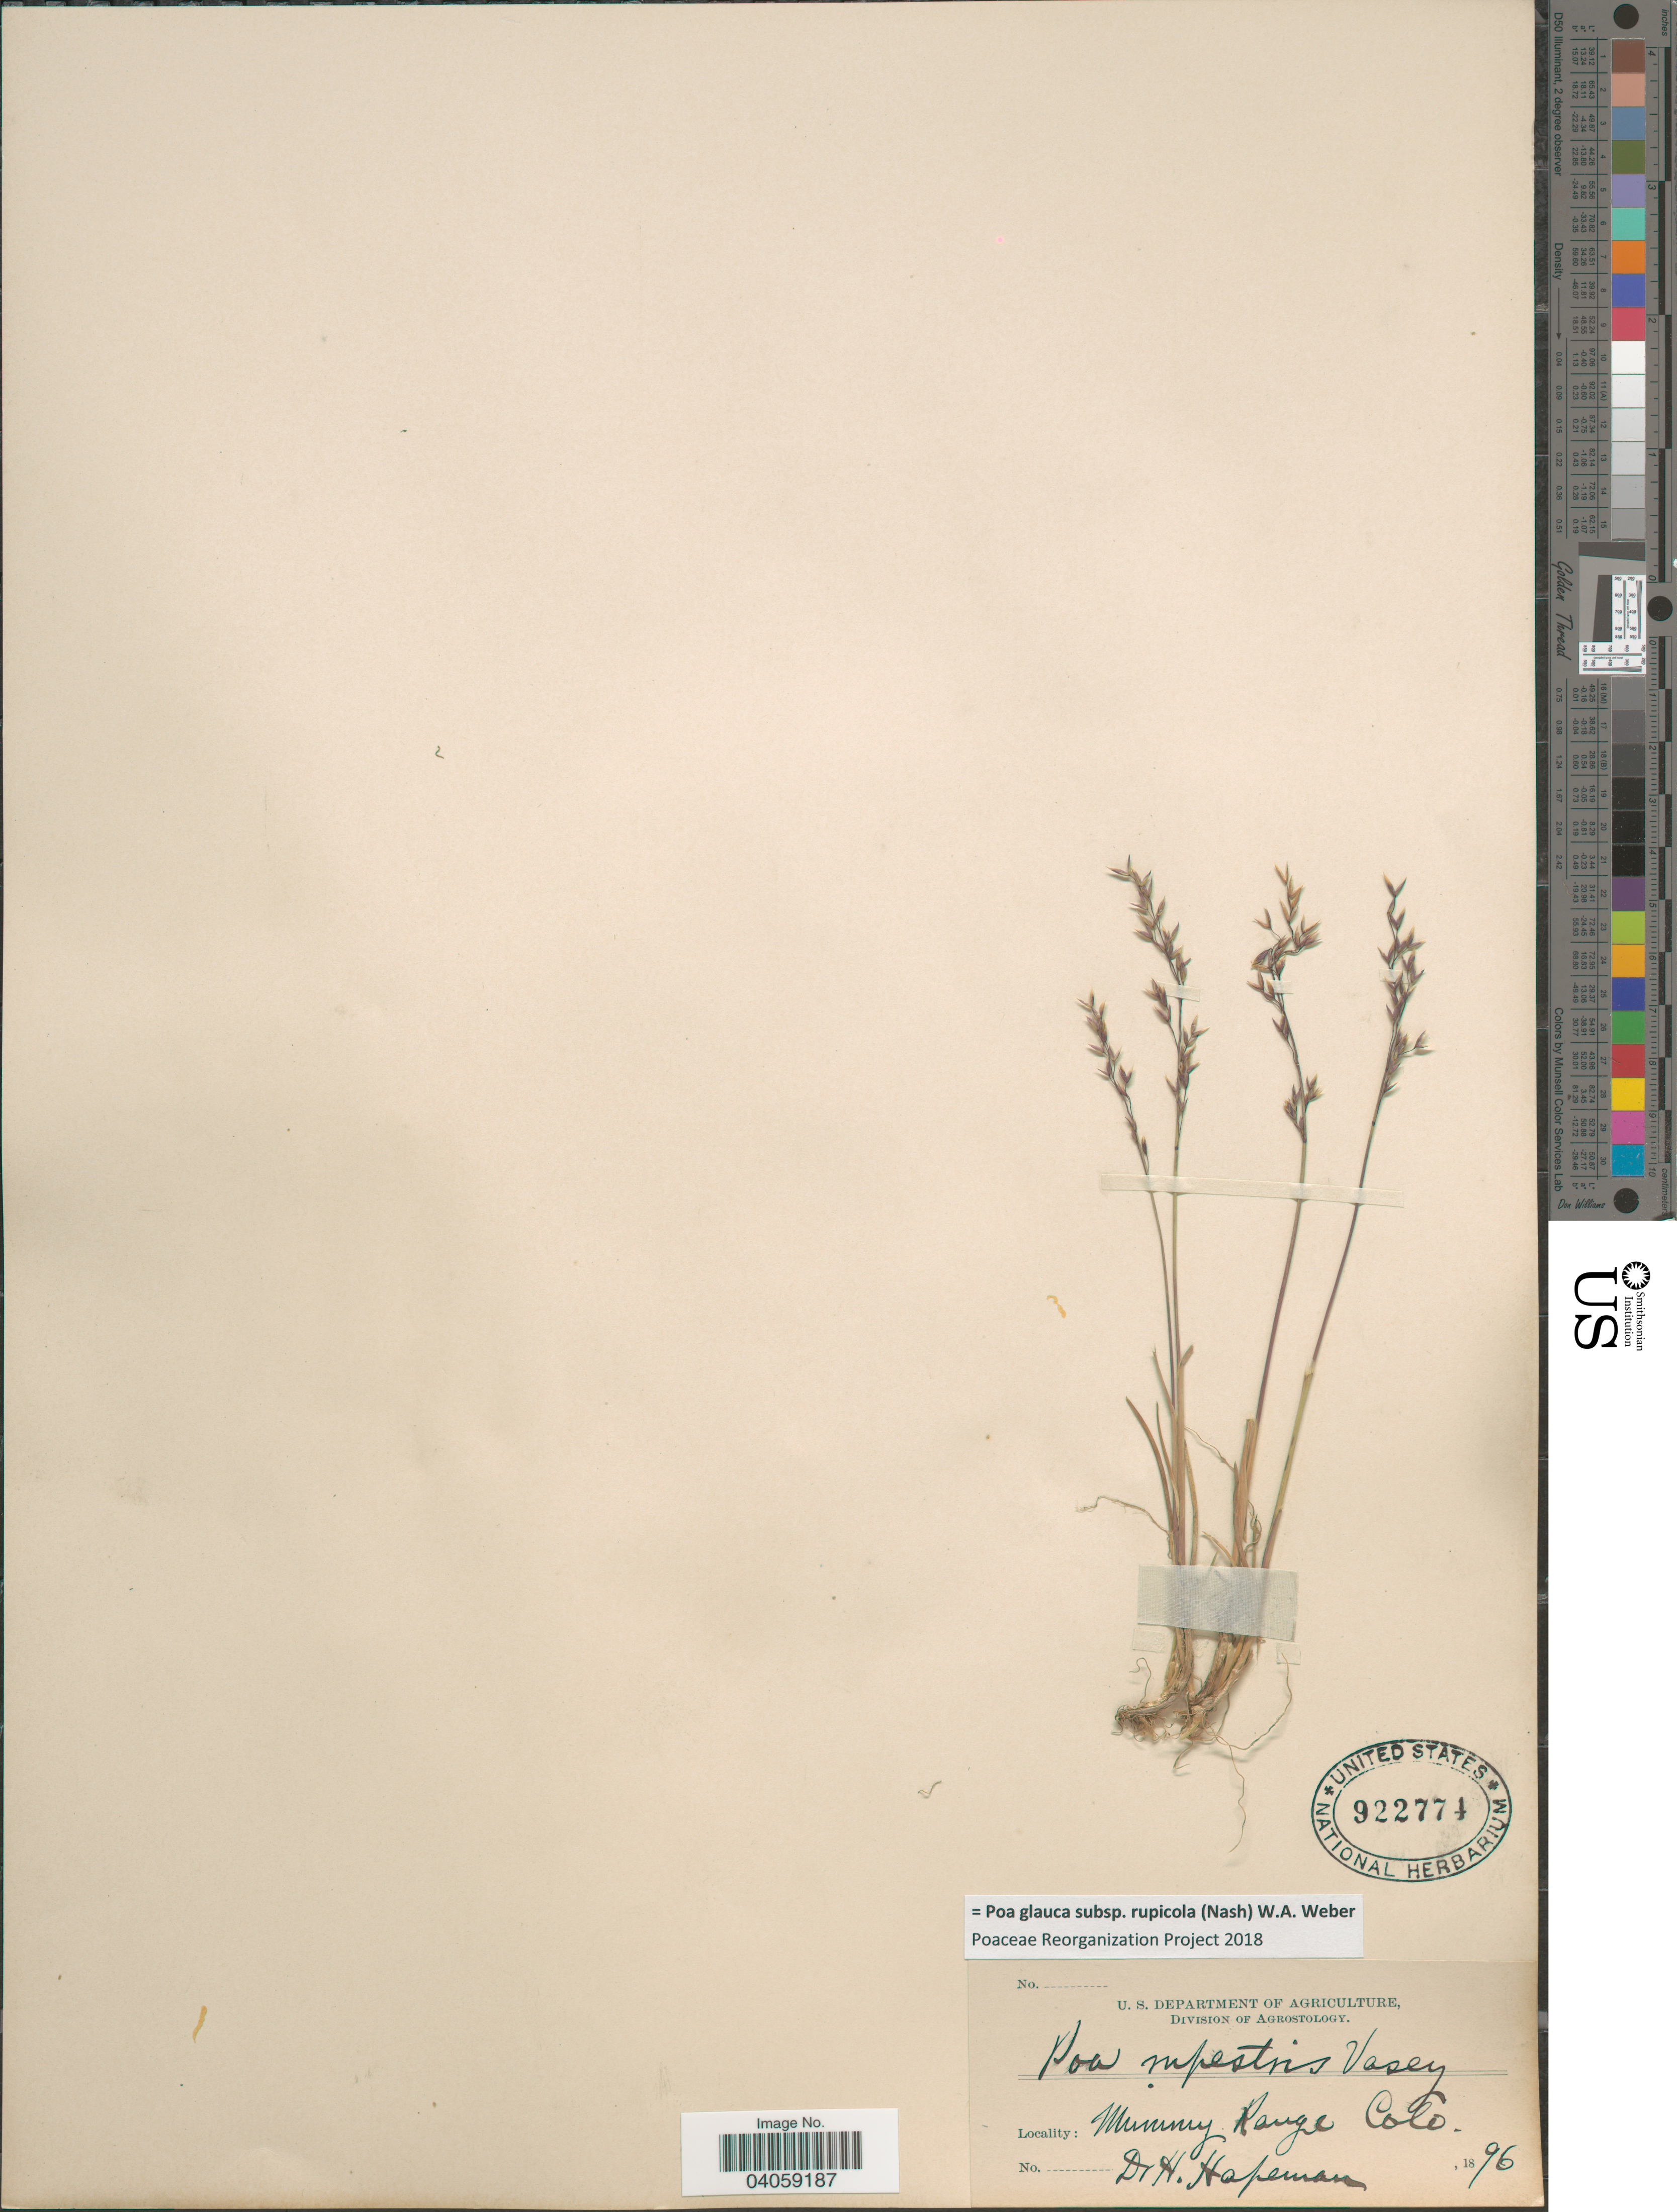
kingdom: Plantae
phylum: Tracheophyta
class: Liliopsida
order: Poales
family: Poaceae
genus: Poa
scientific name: Poa glauca subsp. rupicola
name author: (Nash) W.A. Weber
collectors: H. Hapeman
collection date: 1896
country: United States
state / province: Colorado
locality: Mummy Range.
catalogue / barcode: US 922774